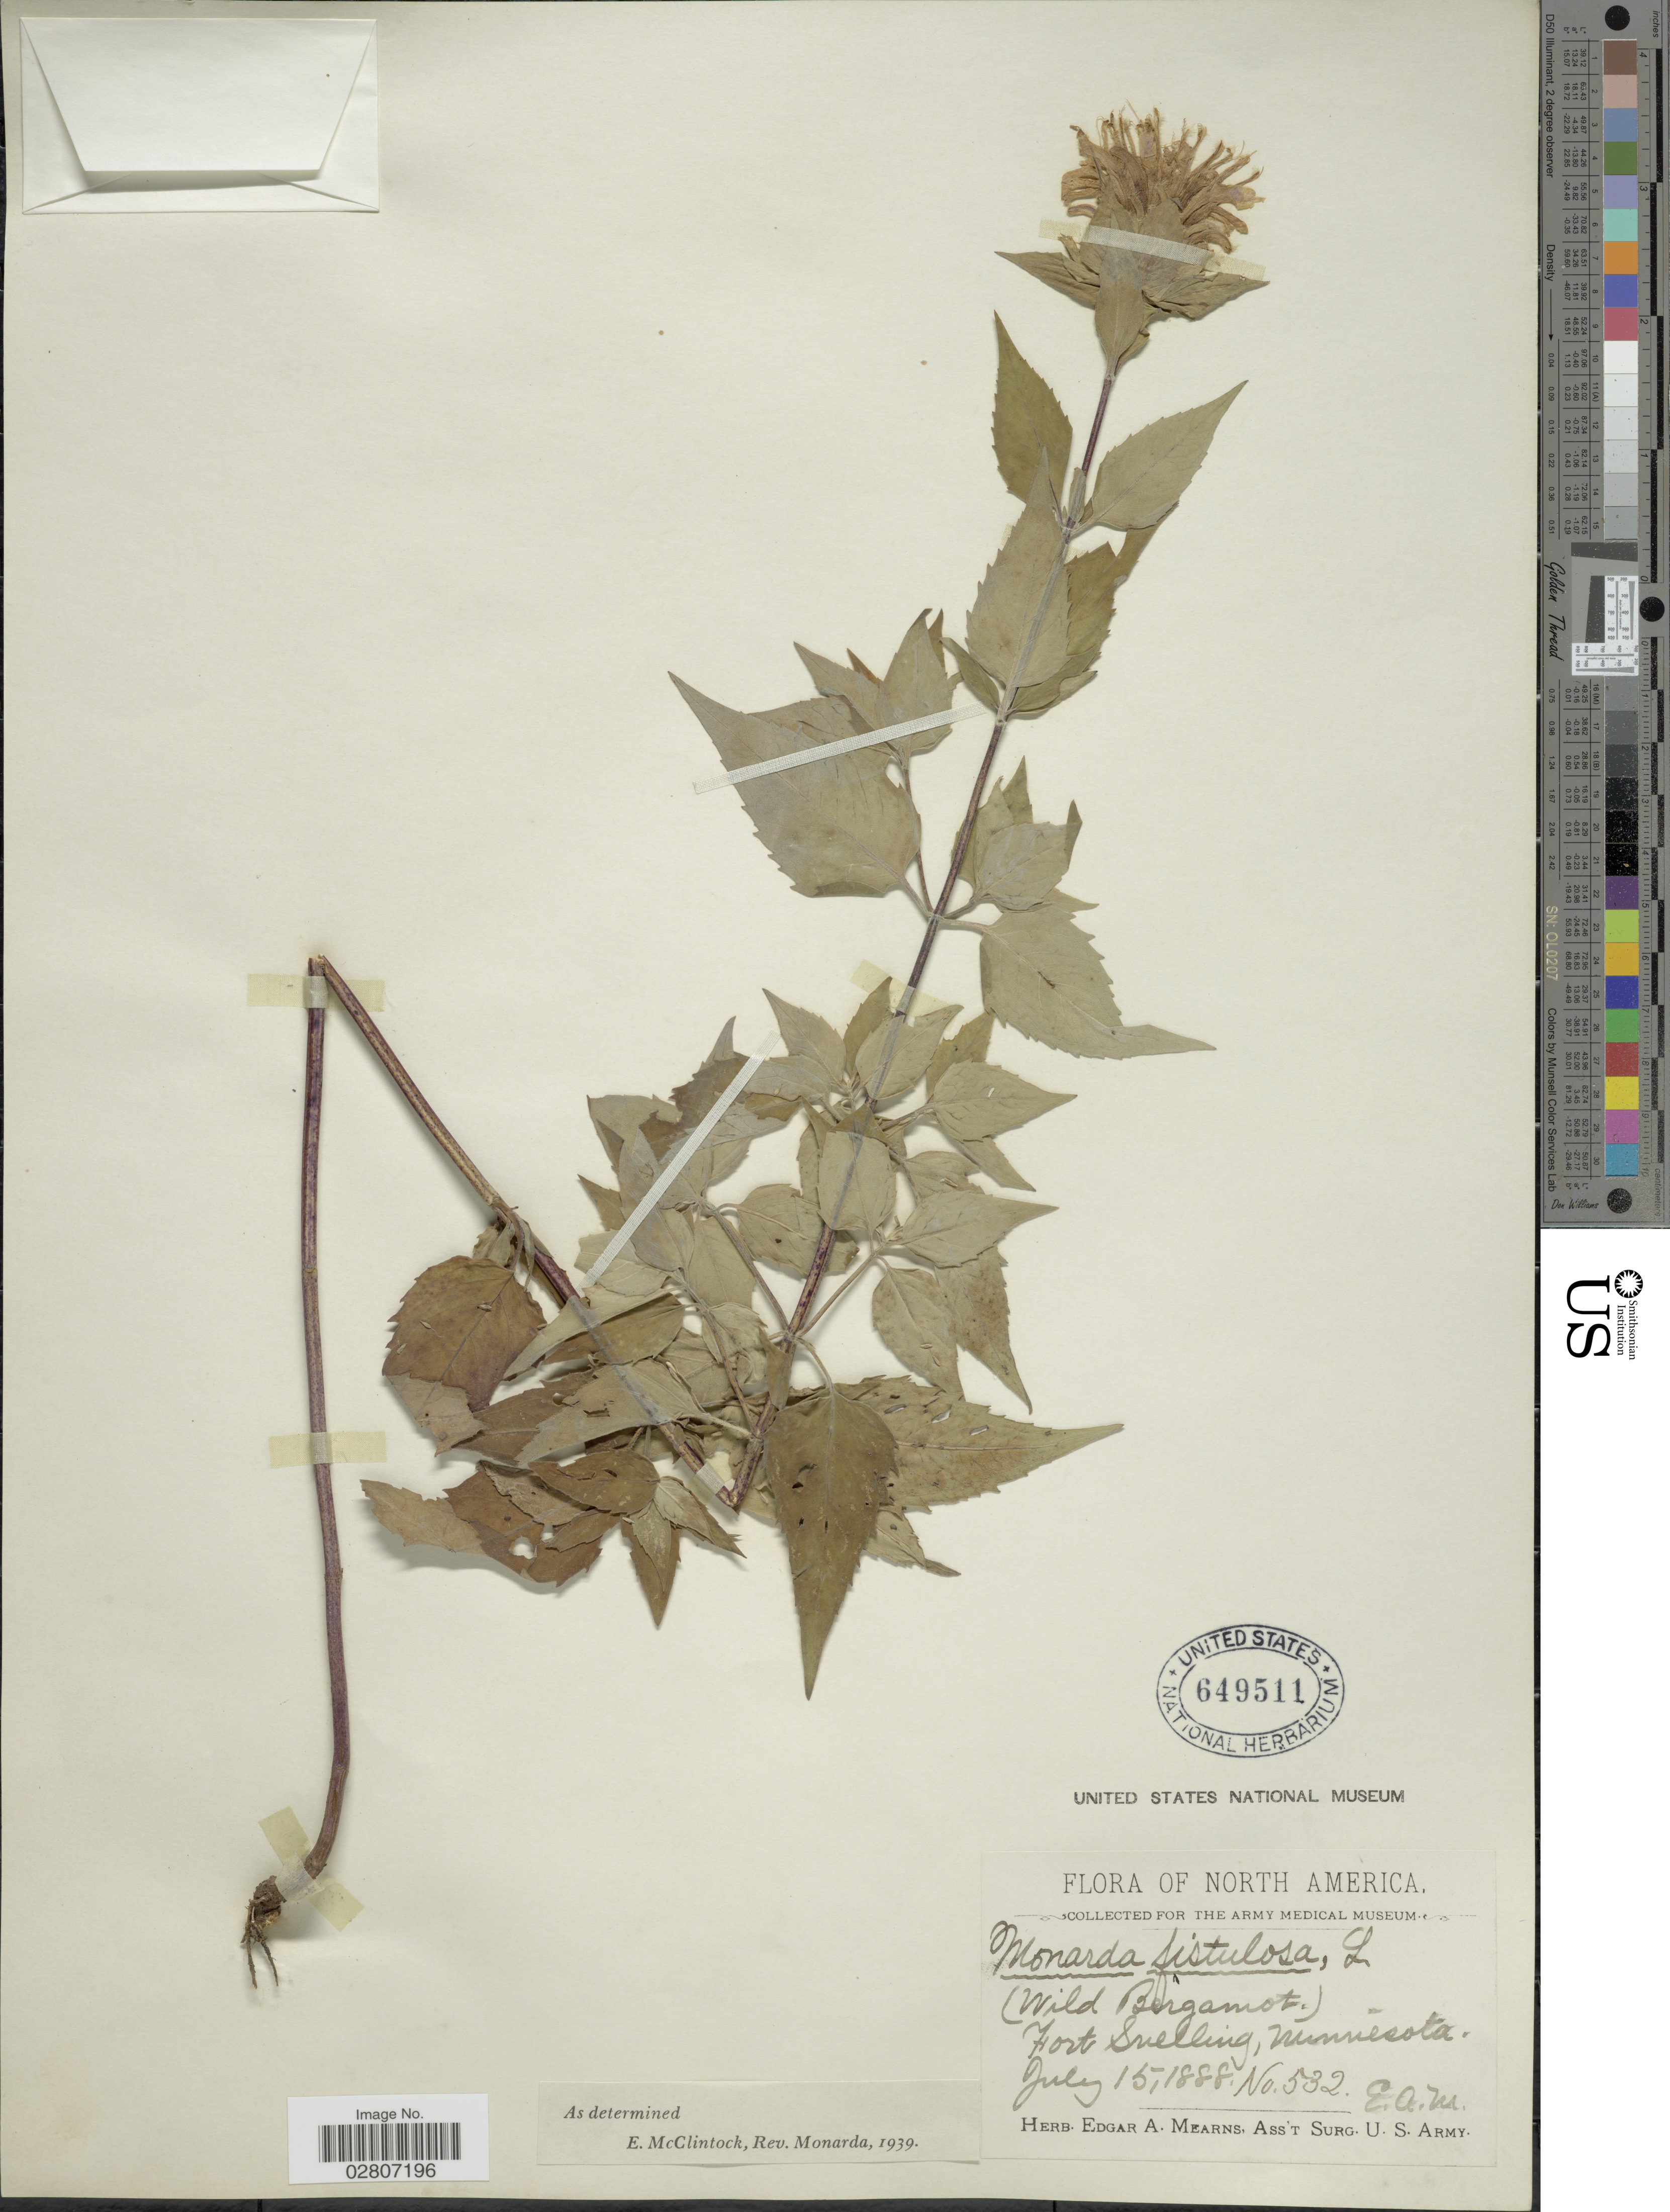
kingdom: Plantae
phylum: Tracheophyta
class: Magnoliopsida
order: Lamiales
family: Lamiaceae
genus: Monarda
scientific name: Monarda fistulosa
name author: L.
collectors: E. A. Mearns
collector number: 532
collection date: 1888-07-15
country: United States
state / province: Minnesota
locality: Fort Snelling.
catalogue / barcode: US 649511